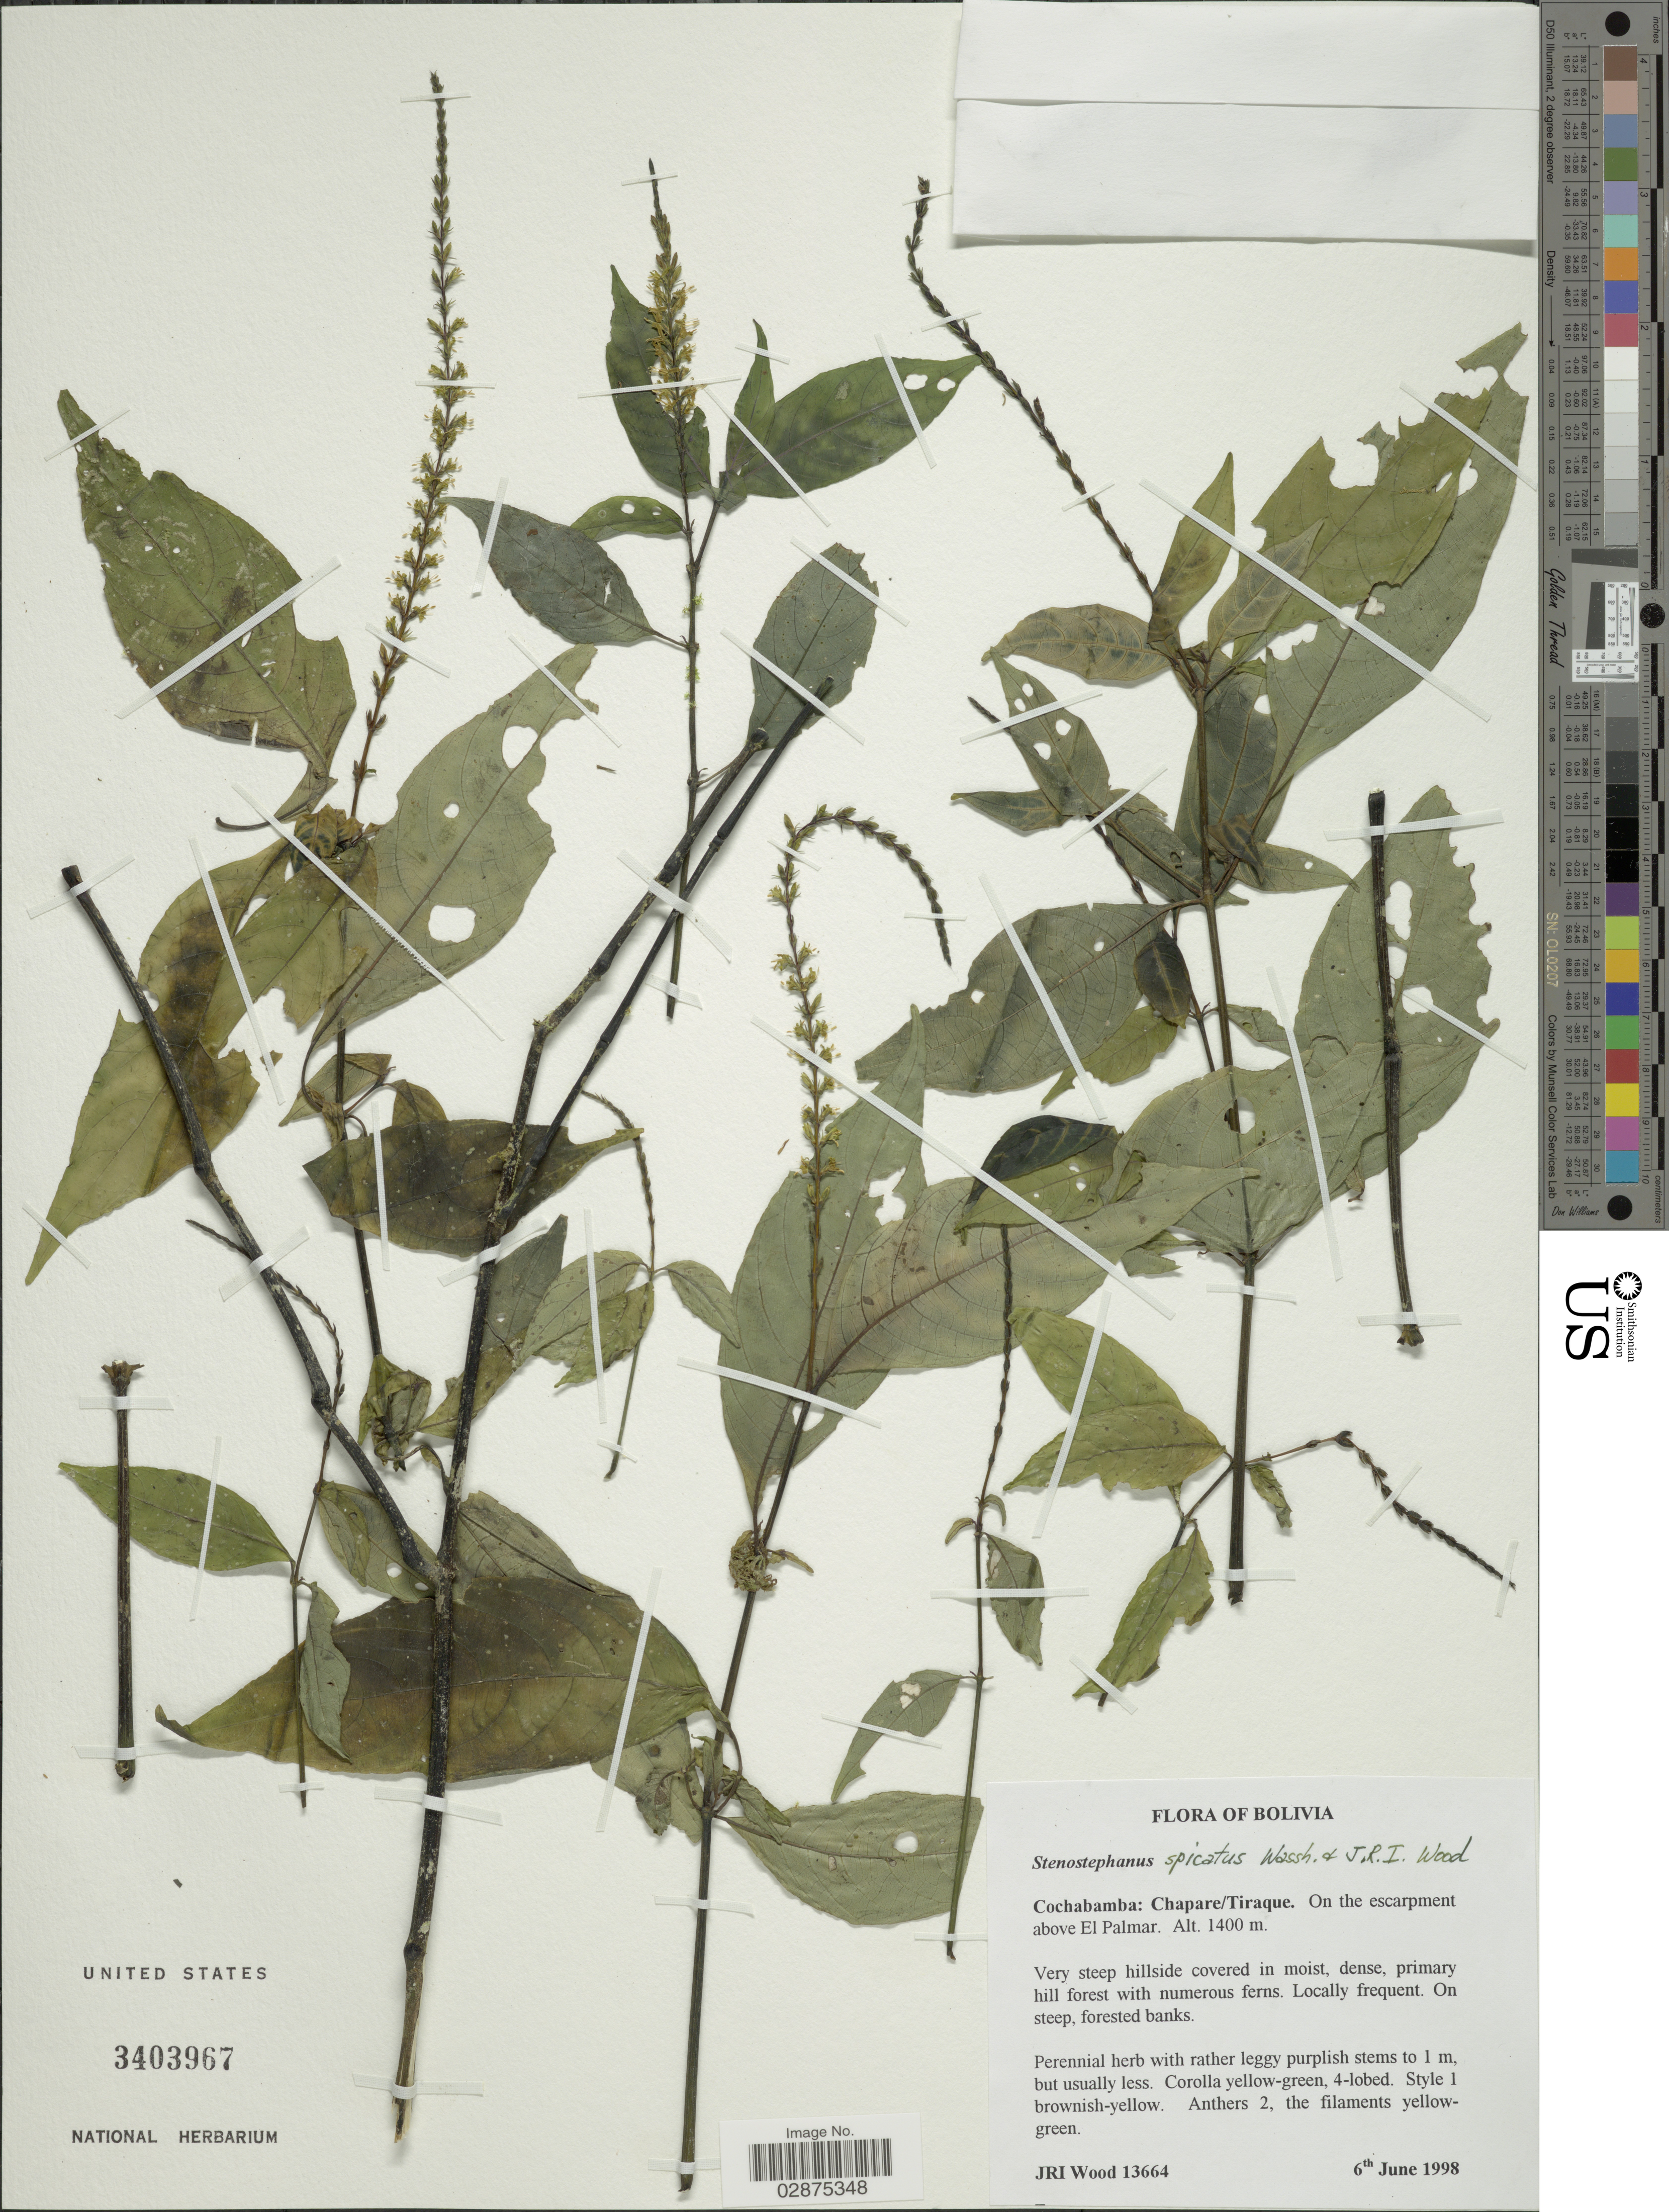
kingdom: Plantae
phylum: Tracheophyta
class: Magnoliopsida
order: Lamiales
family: Acanthaceae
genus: Stenostephanus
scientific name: Stenostephanus spicatus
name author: Wassh. & J.R.I. Wood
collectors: J. R. I. Wood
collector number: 13664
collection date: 1998-06-06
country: Bolivia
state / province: Cochabamba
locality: Chapare/Tiraque. On the escarpment above El Palmar.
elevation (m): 1400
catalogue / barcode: US 3403967